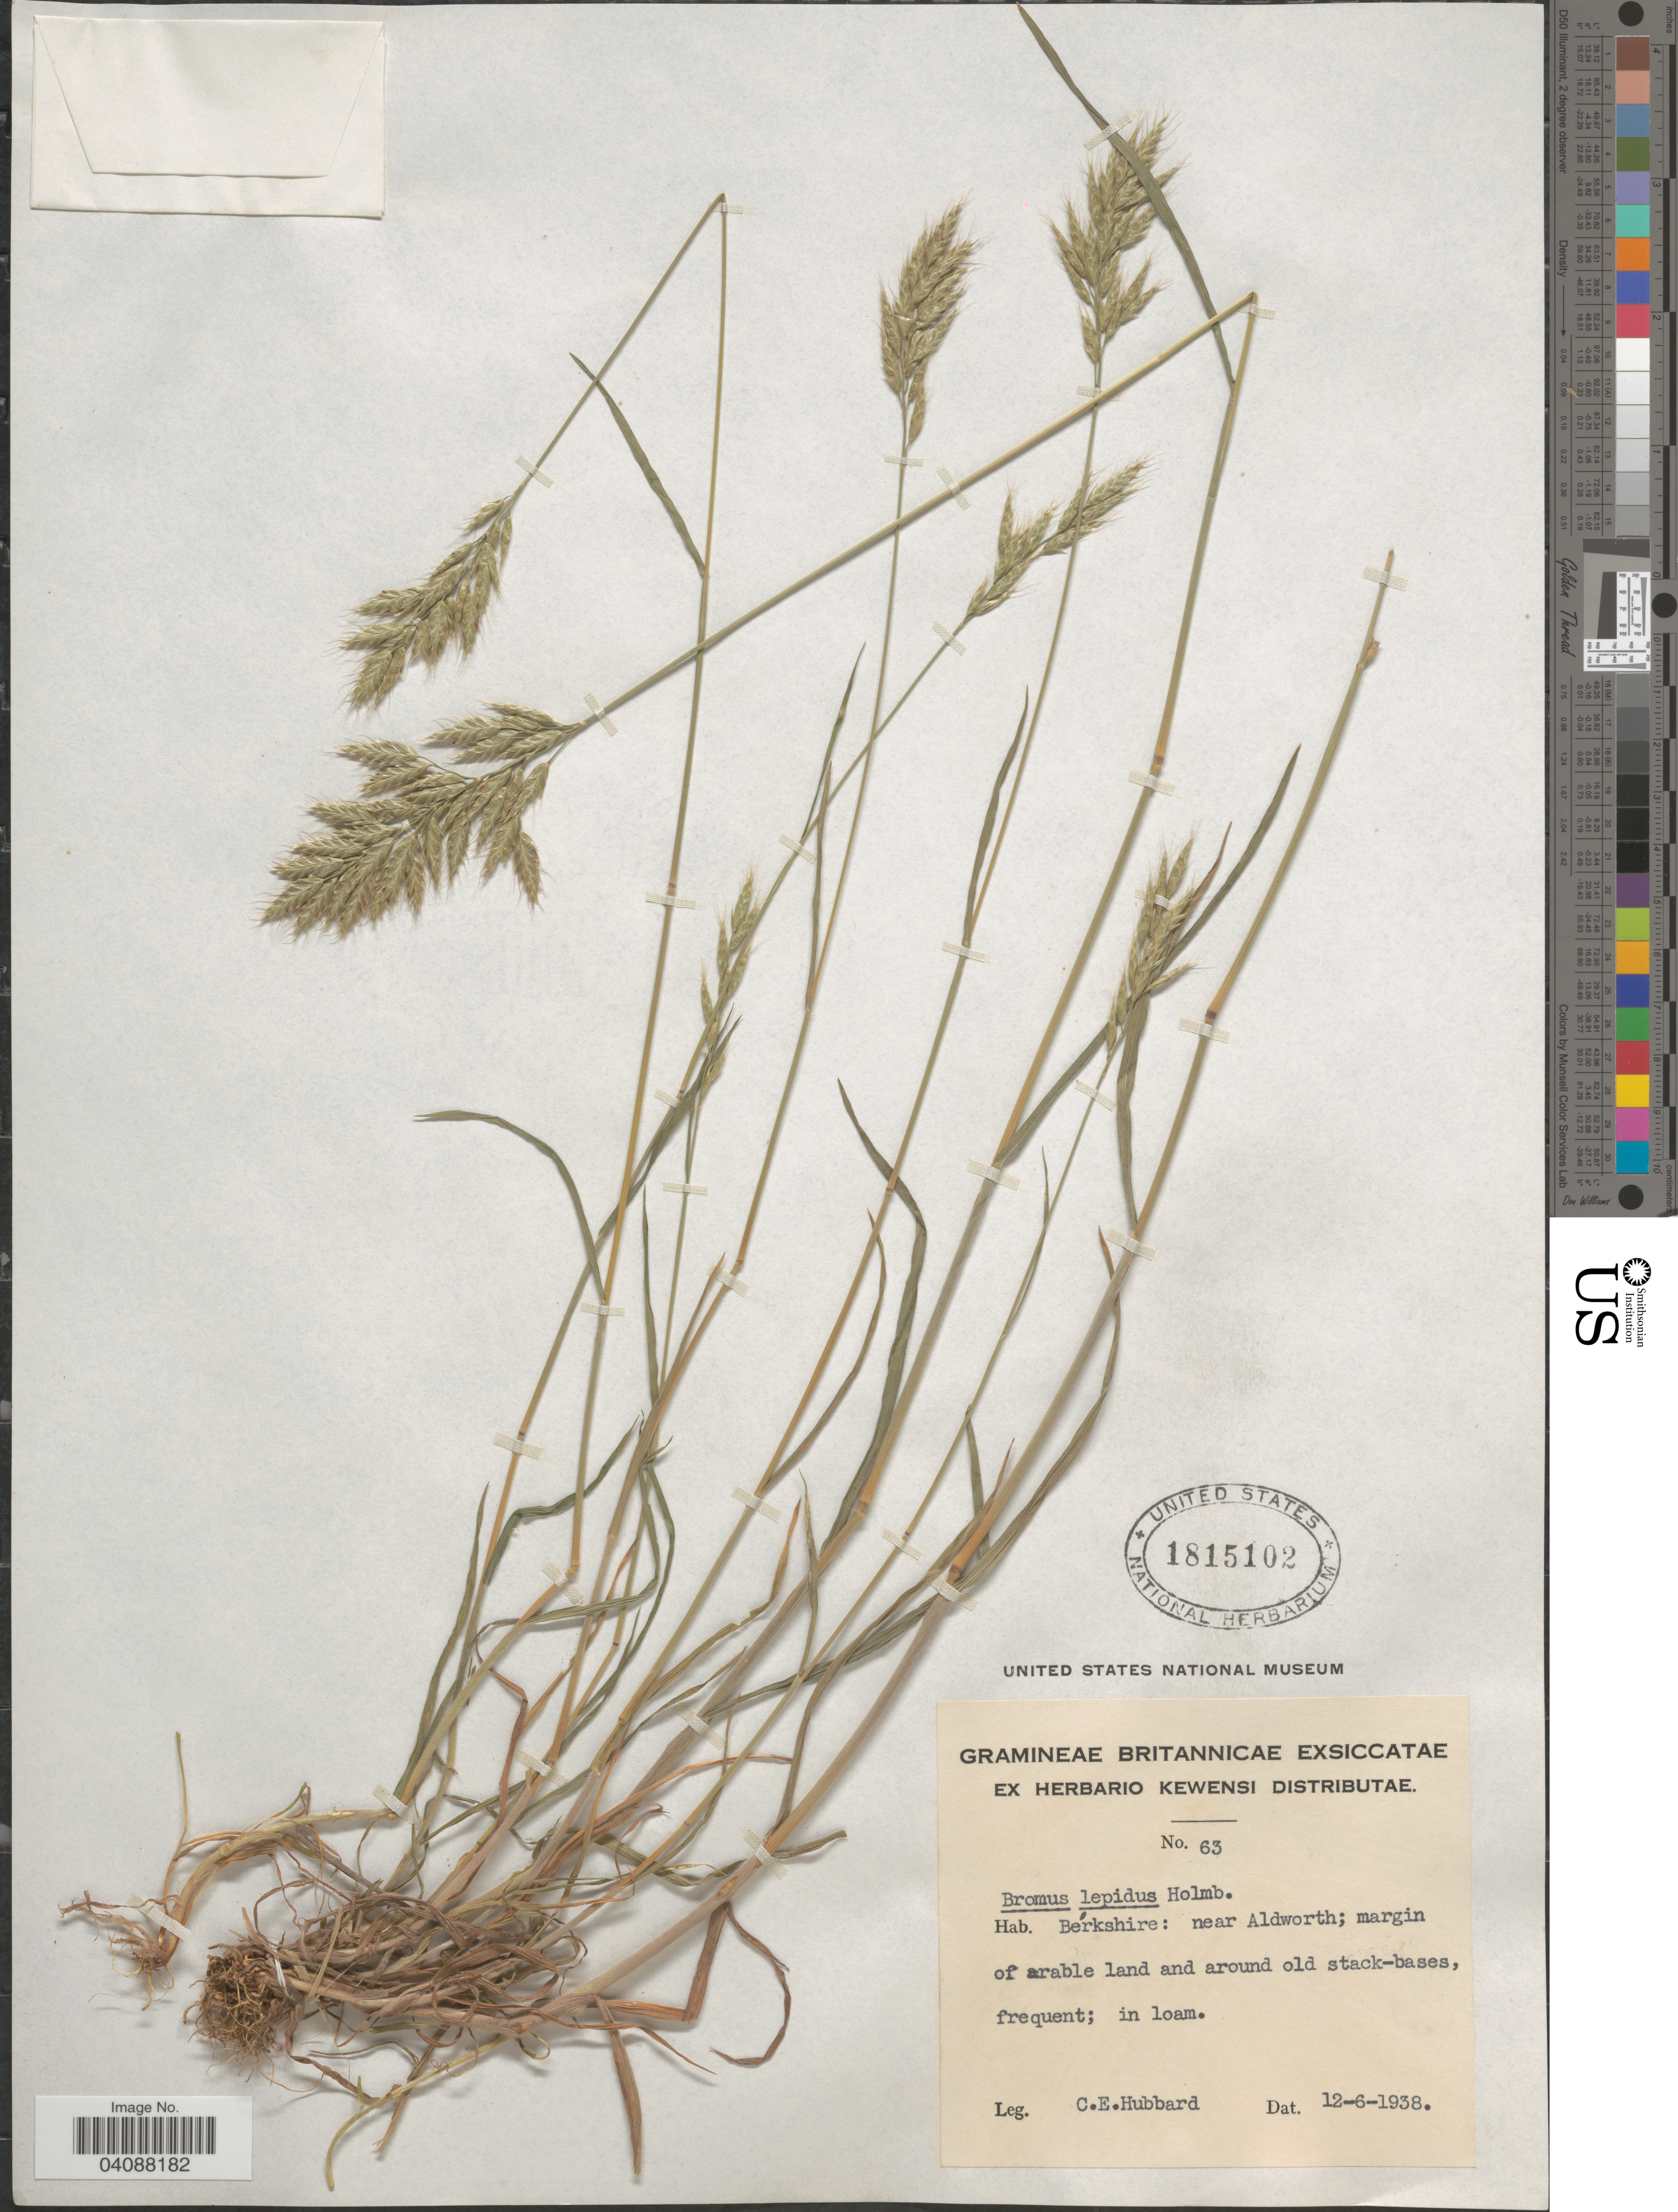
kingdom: Plantae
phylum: Tracheophyta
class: Liliopsida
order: Poales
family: Poaceae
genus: Bromus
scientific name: Bromus lepidus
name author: Holmberg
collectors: C. E. Hubbard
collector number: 63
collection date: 1938-06-12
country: United Kingdom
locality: Bérkshire: near Aldworth; margin of arable land and around old stack-bases, frequent.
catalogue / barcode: US 1815102